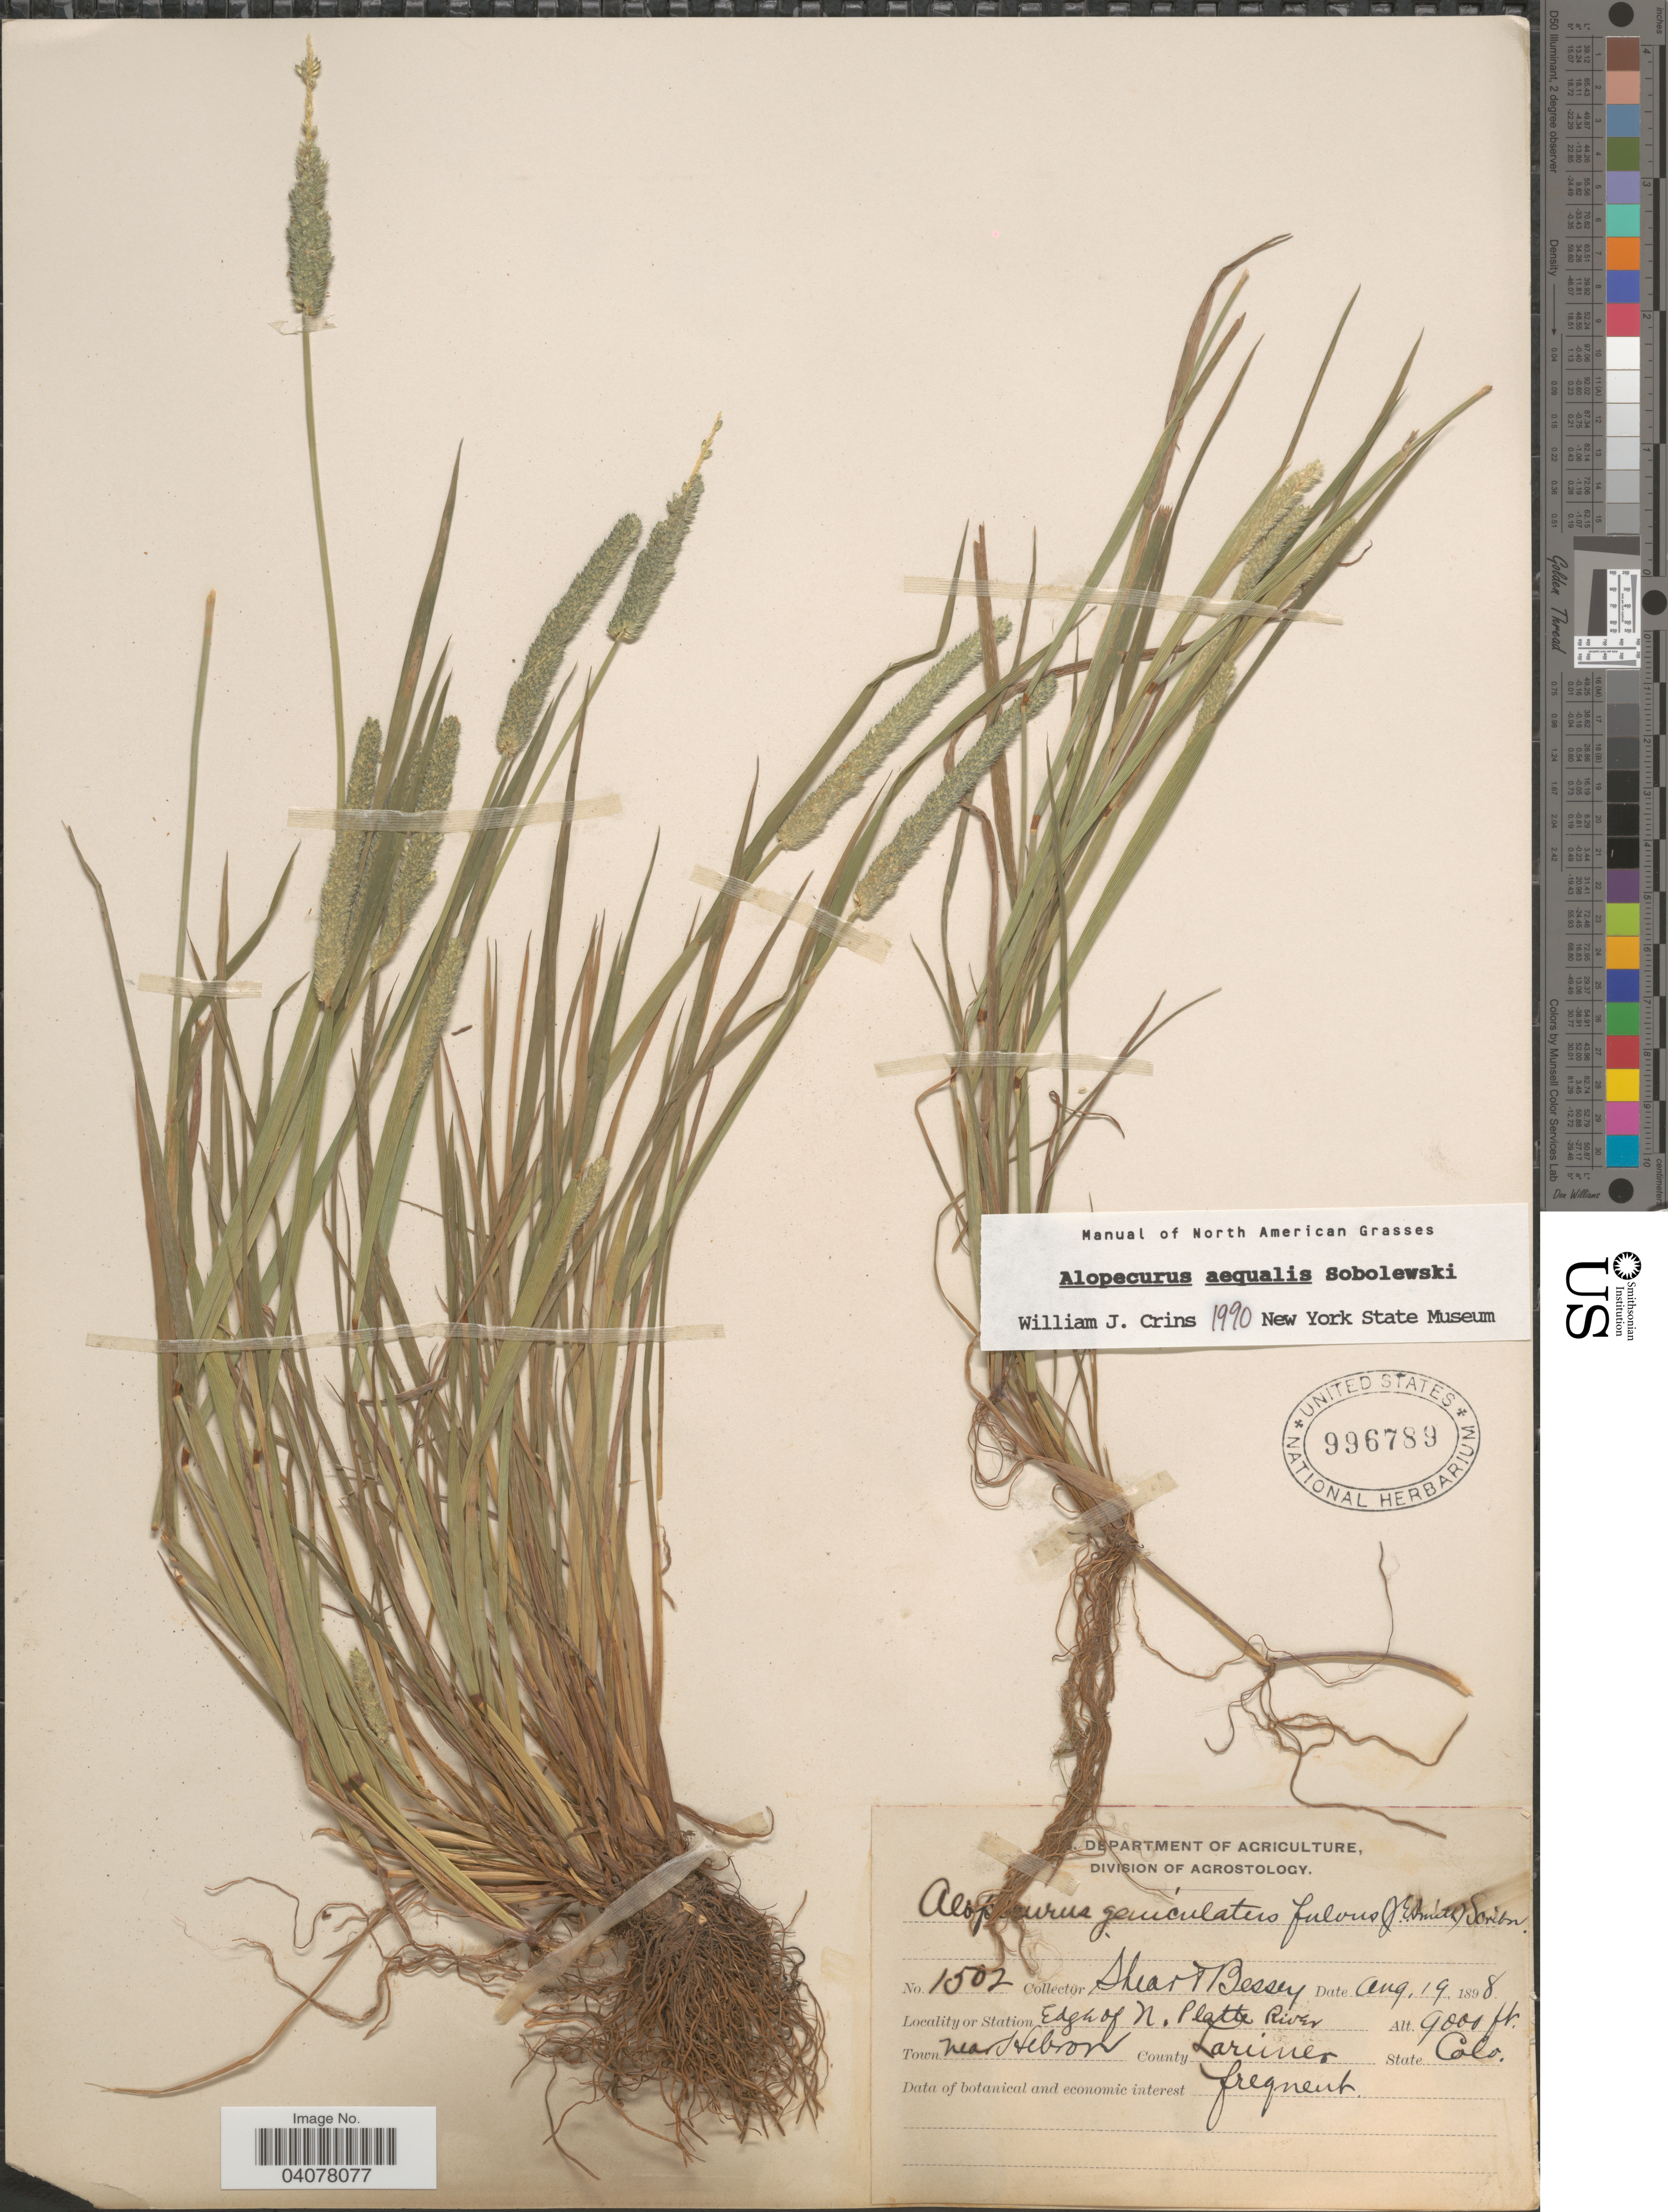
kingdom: Plantae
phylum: Tracheophyta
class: Liliopsida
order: Poales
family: Poaceae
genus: Alopecurus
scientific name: Alopecurus aequalis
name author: Sobol.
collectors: -- Shear & -. Bessey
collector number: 1502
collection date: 1898-08-19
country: United States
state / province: Colorado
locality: Edge of N. Platte River. Town near Hebron. County Larimer.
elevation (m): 2743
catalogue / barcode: US 996789